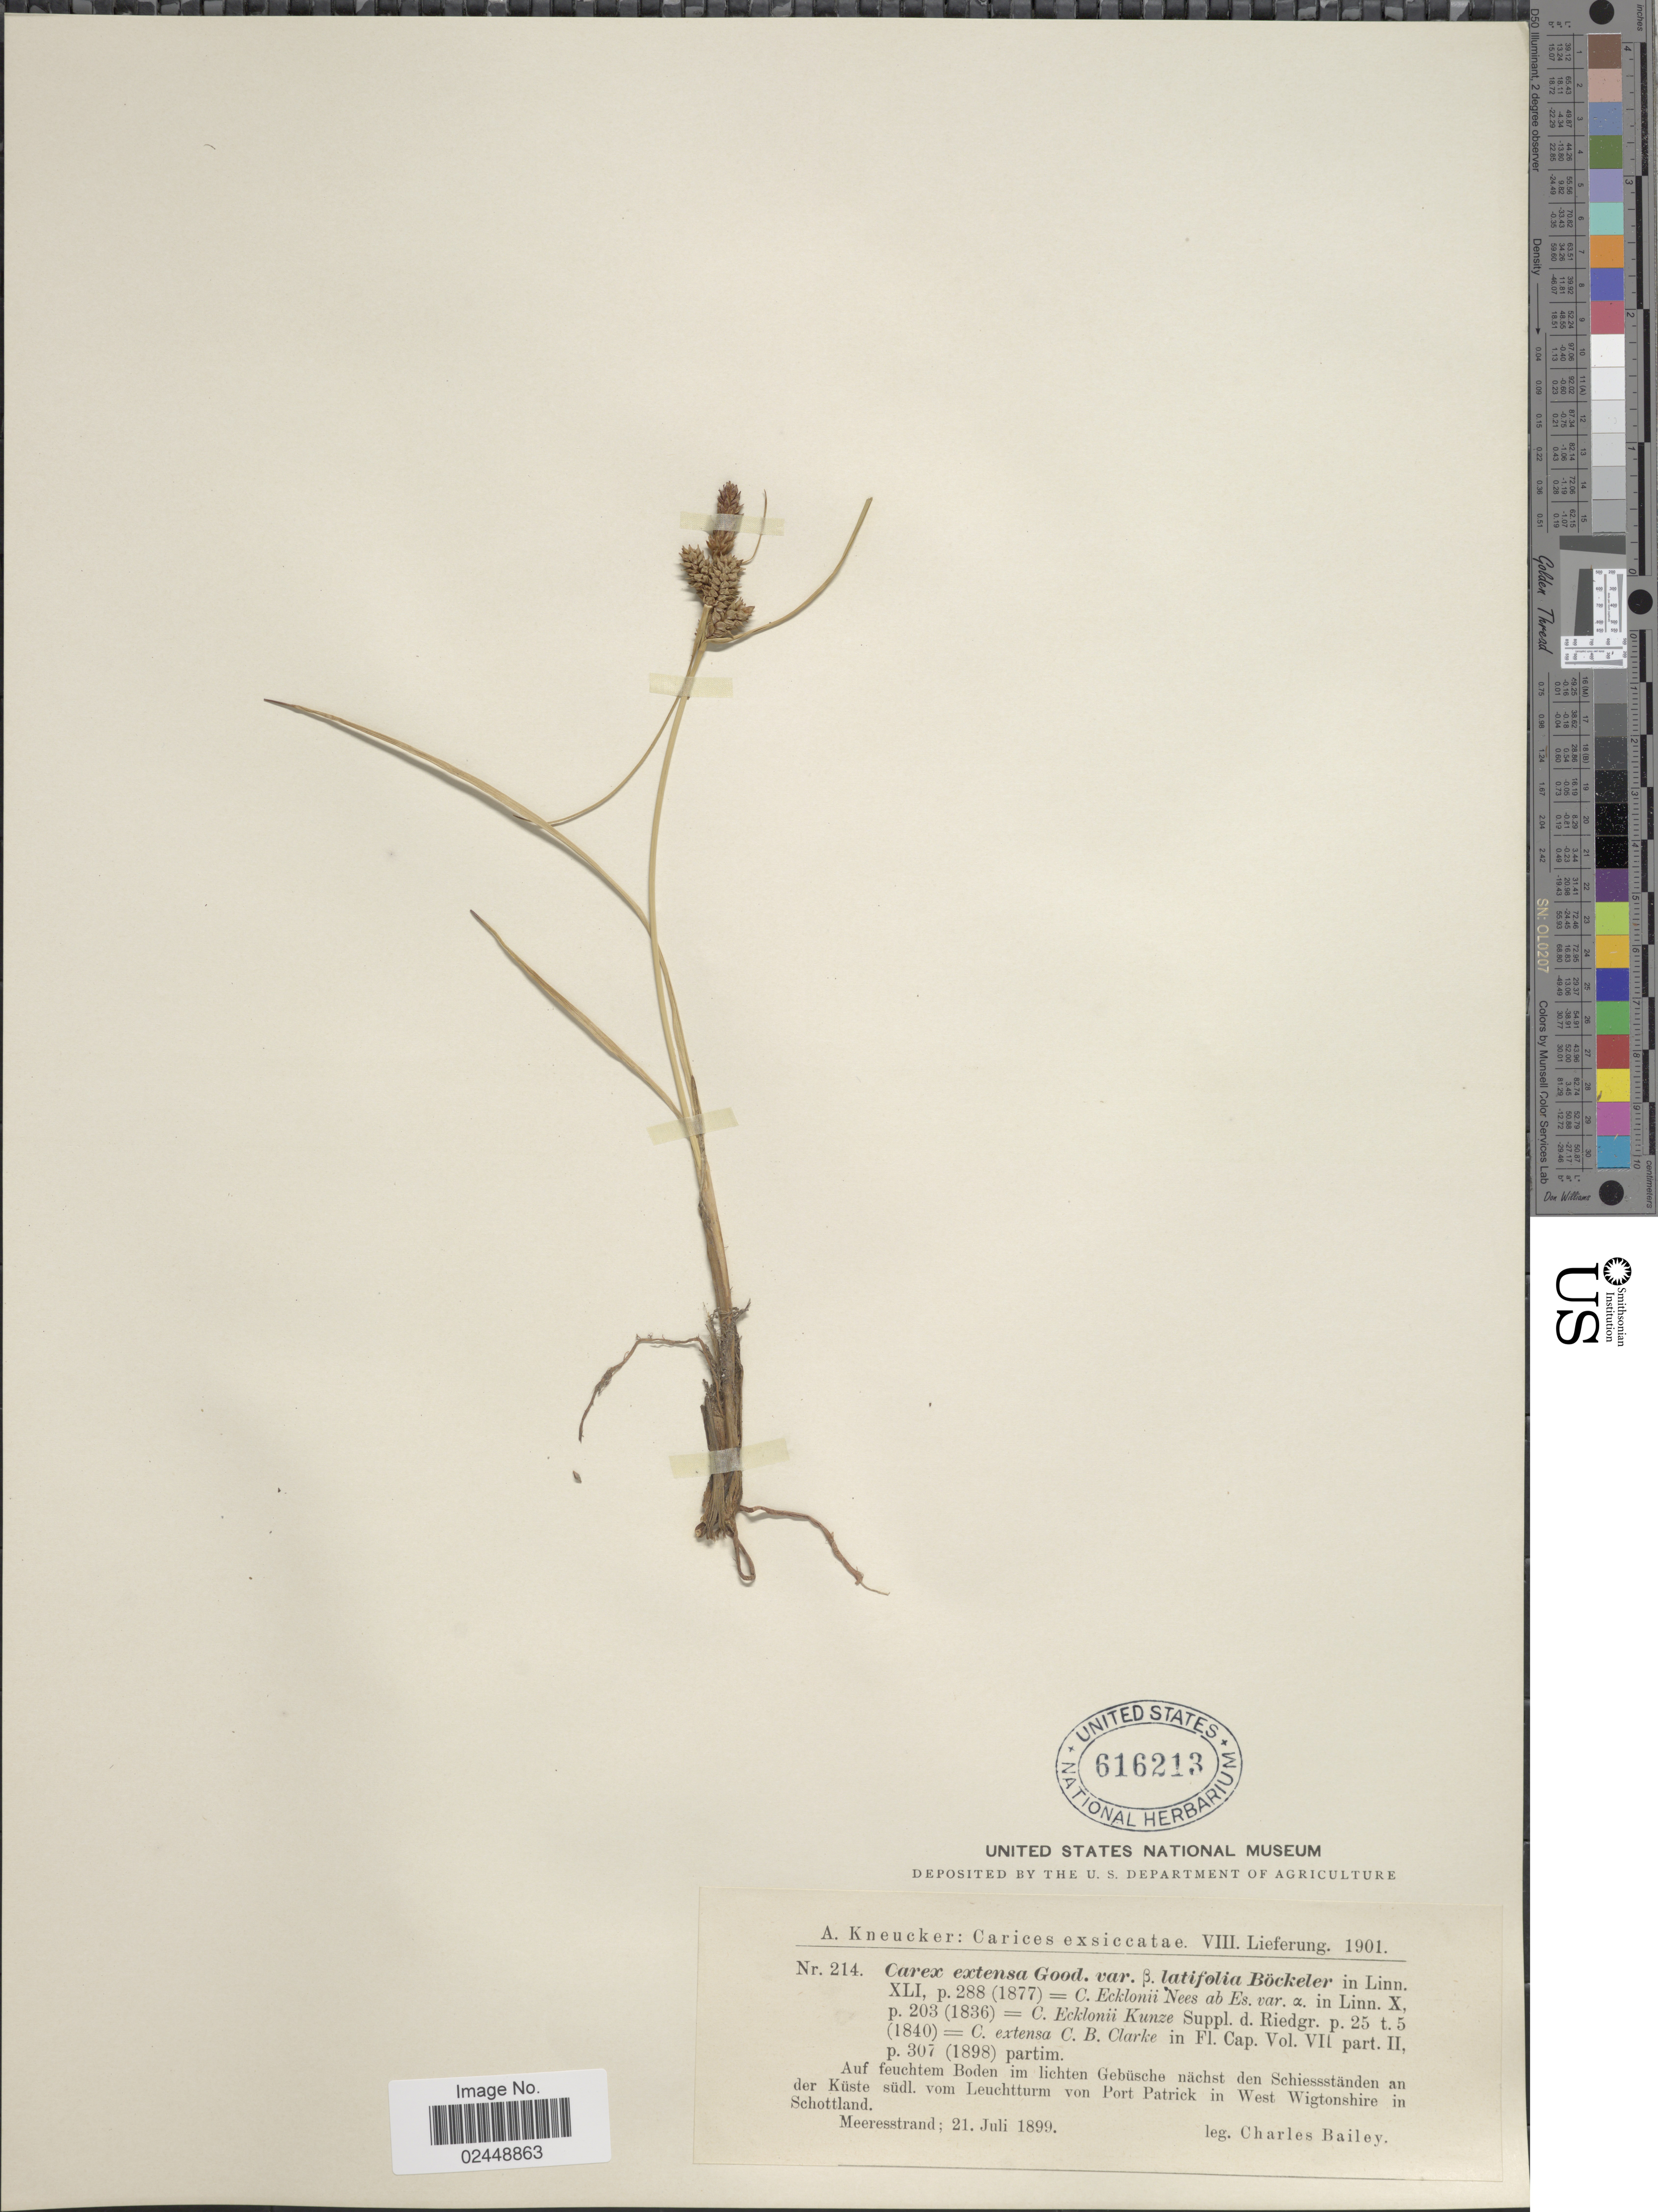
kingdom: Plantae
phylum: Tracheophyta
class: Liliopsida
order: Poales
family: Cyperaceae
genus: Carex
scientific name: Carex extensa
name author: Gooden.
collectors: C. Bailey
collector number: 214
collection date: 1899-07-21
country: United Kingdom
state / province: Scotland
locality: Auf feuchtem Bodem im lichten Gebusche nachst den Schiesstanden an der Kuste sudl. vom Leuchtturm von Port Patrick in West Wigtonshire in Schottland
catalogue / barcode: US 616213